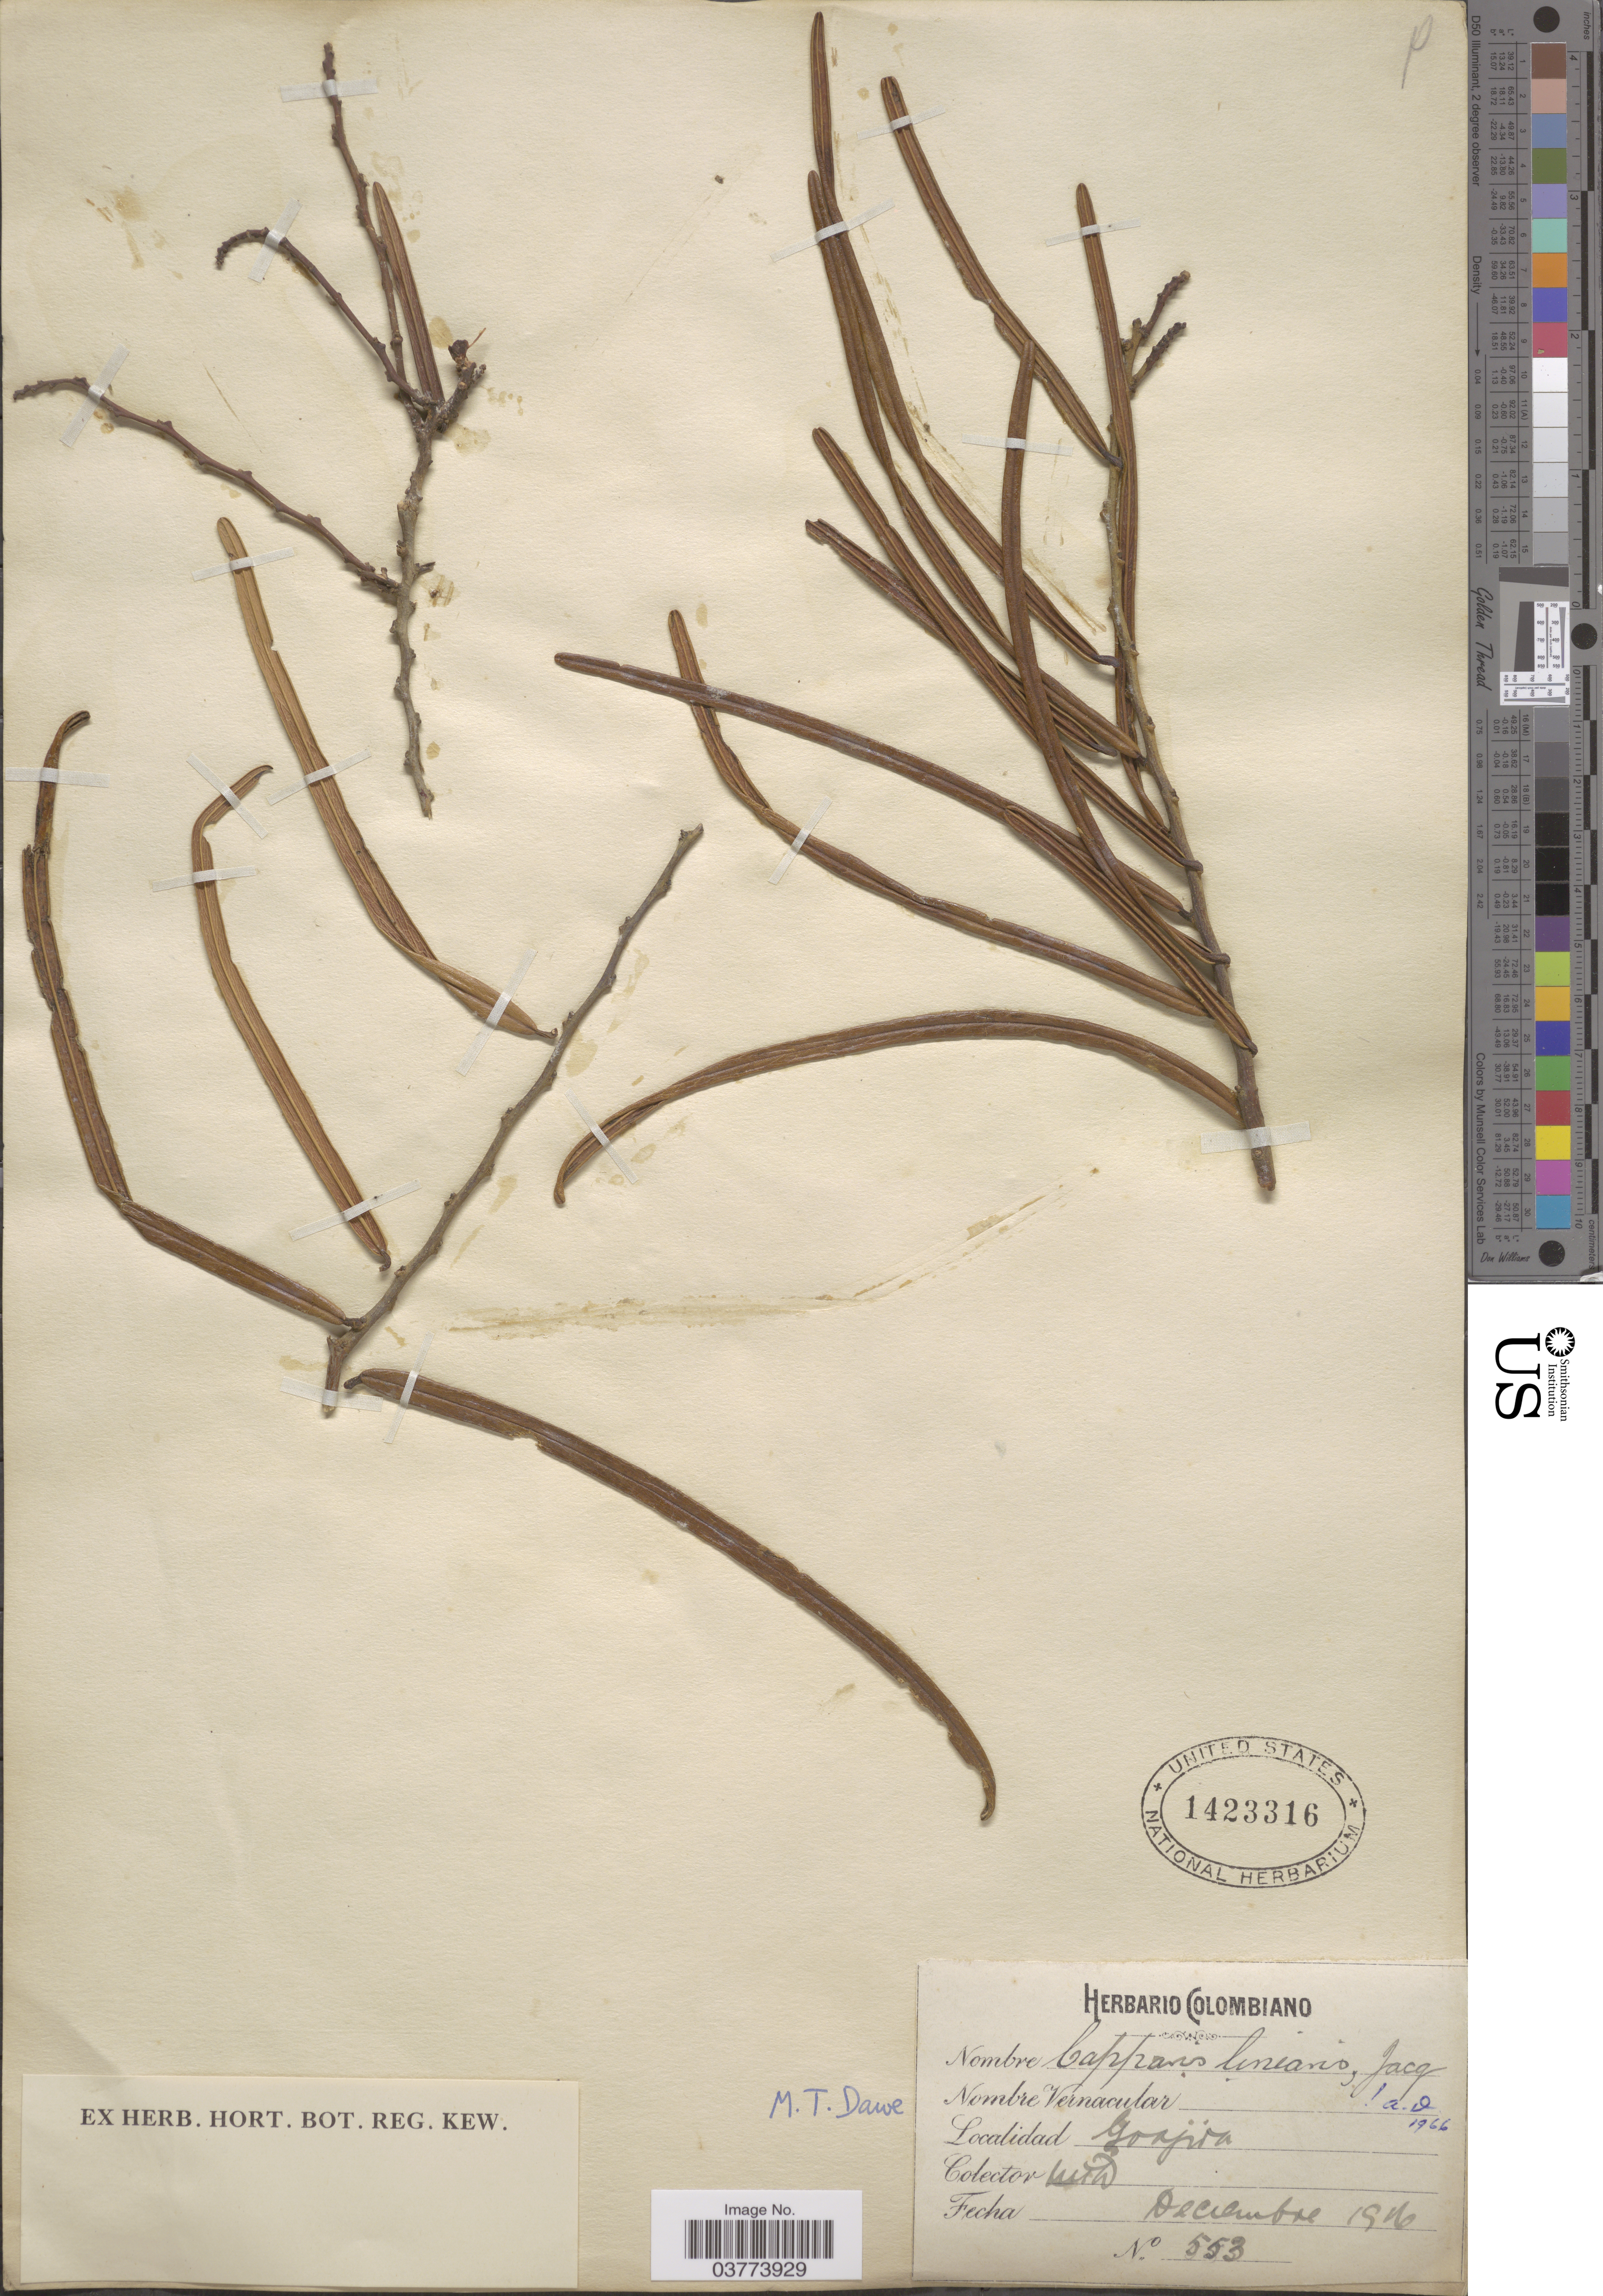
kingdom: Plantae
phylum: Tracheophyta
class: Magnoliopsida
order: Brassicales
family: Capparaceae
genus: Cynophalla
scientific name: Cynophalla linearis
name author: (Jacq.) J. Presl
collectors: M. T. Dawe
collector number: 553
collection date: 1916-12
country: Colombia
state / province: La Guajira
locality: Guajira.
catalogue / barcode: US 1423316